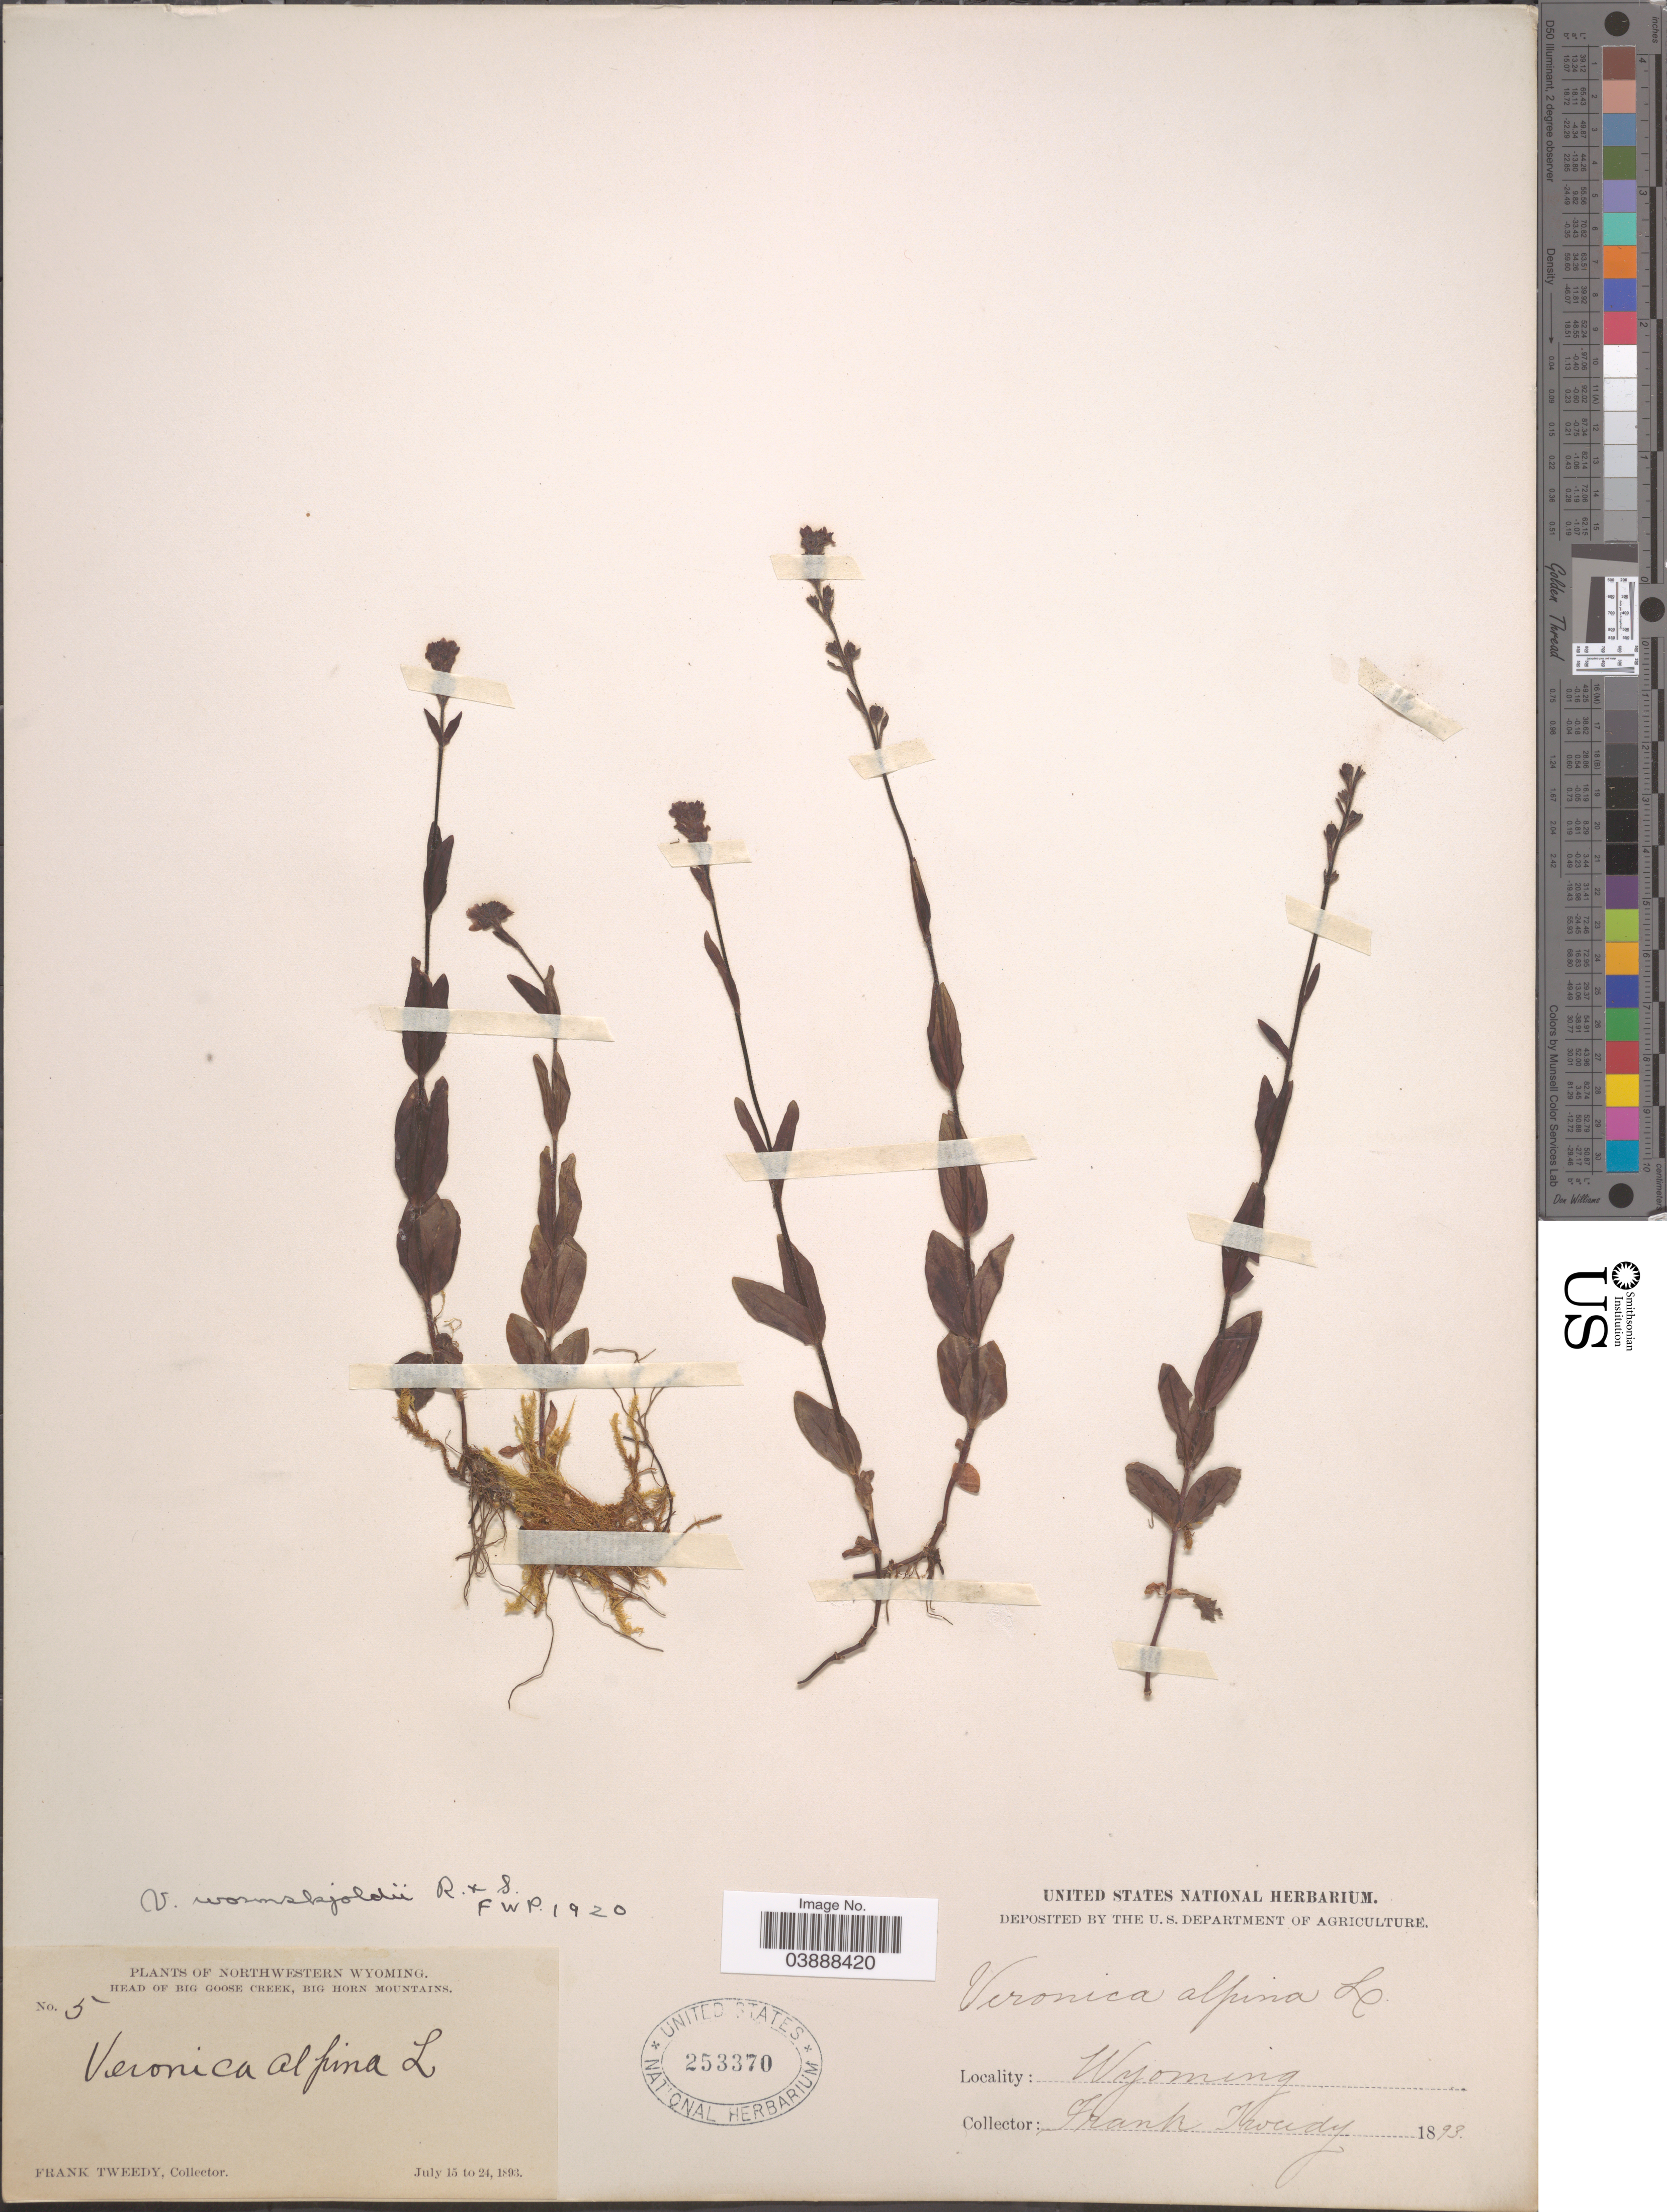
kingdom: Plantae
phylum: Tracheophyta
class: Magnoliopsida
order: Lamiales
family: Plantaginaceae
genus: Veronica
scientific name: Veronica wormskjoldii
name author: Roem. & Schult.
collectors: F. Tweedy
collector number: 5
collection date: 1893-07-15/1893-07-24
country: United States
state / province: Wyoming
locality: Northwestern Wyoming. Head of Big Goose Creek, Big Horn Mountains.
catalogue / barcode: US 253370